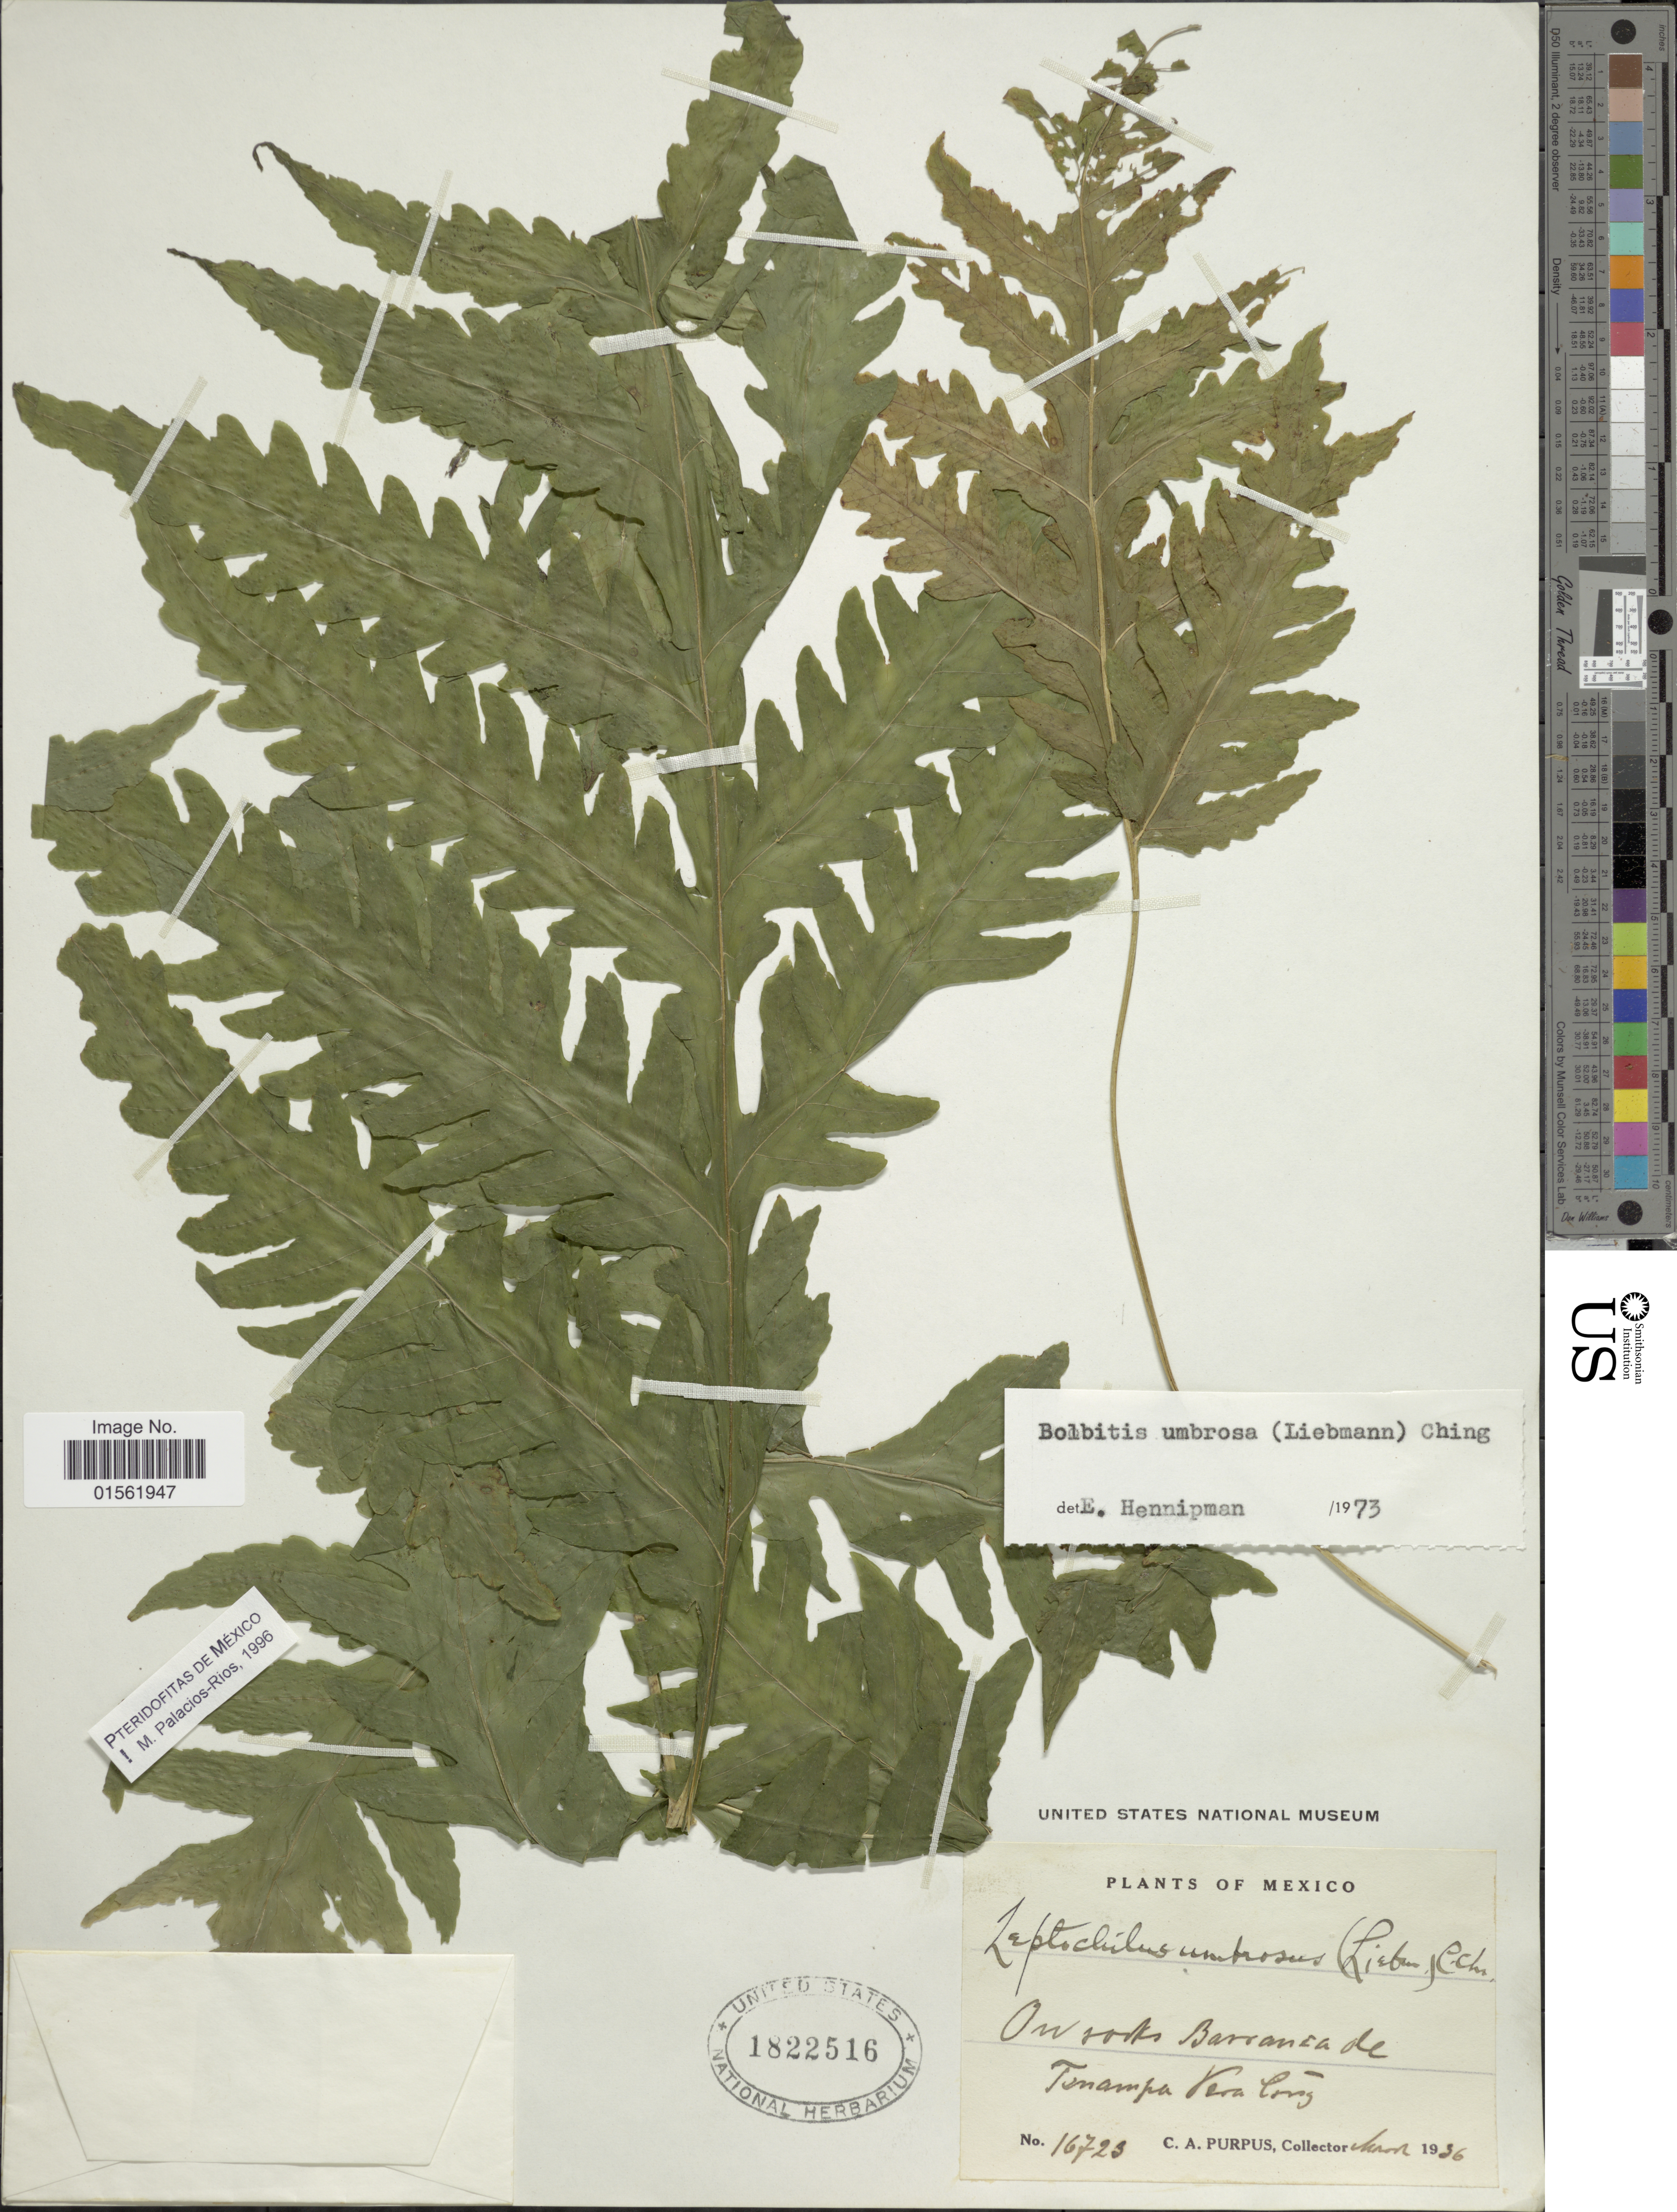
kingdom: Plantae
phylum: Tracheophyta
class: Polypodiopsida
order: Polypodiales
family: Dryopteridaceae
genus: Bolbitis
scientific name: Bolbitis umbrosa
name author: (Liebm.) Ching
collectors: C. A. Purpus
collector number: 16723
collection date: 1936-03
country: Mexico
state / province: Veracruz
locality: On rocks Barranca de Tenampa. Vera Cruz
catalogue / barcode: US 1822516